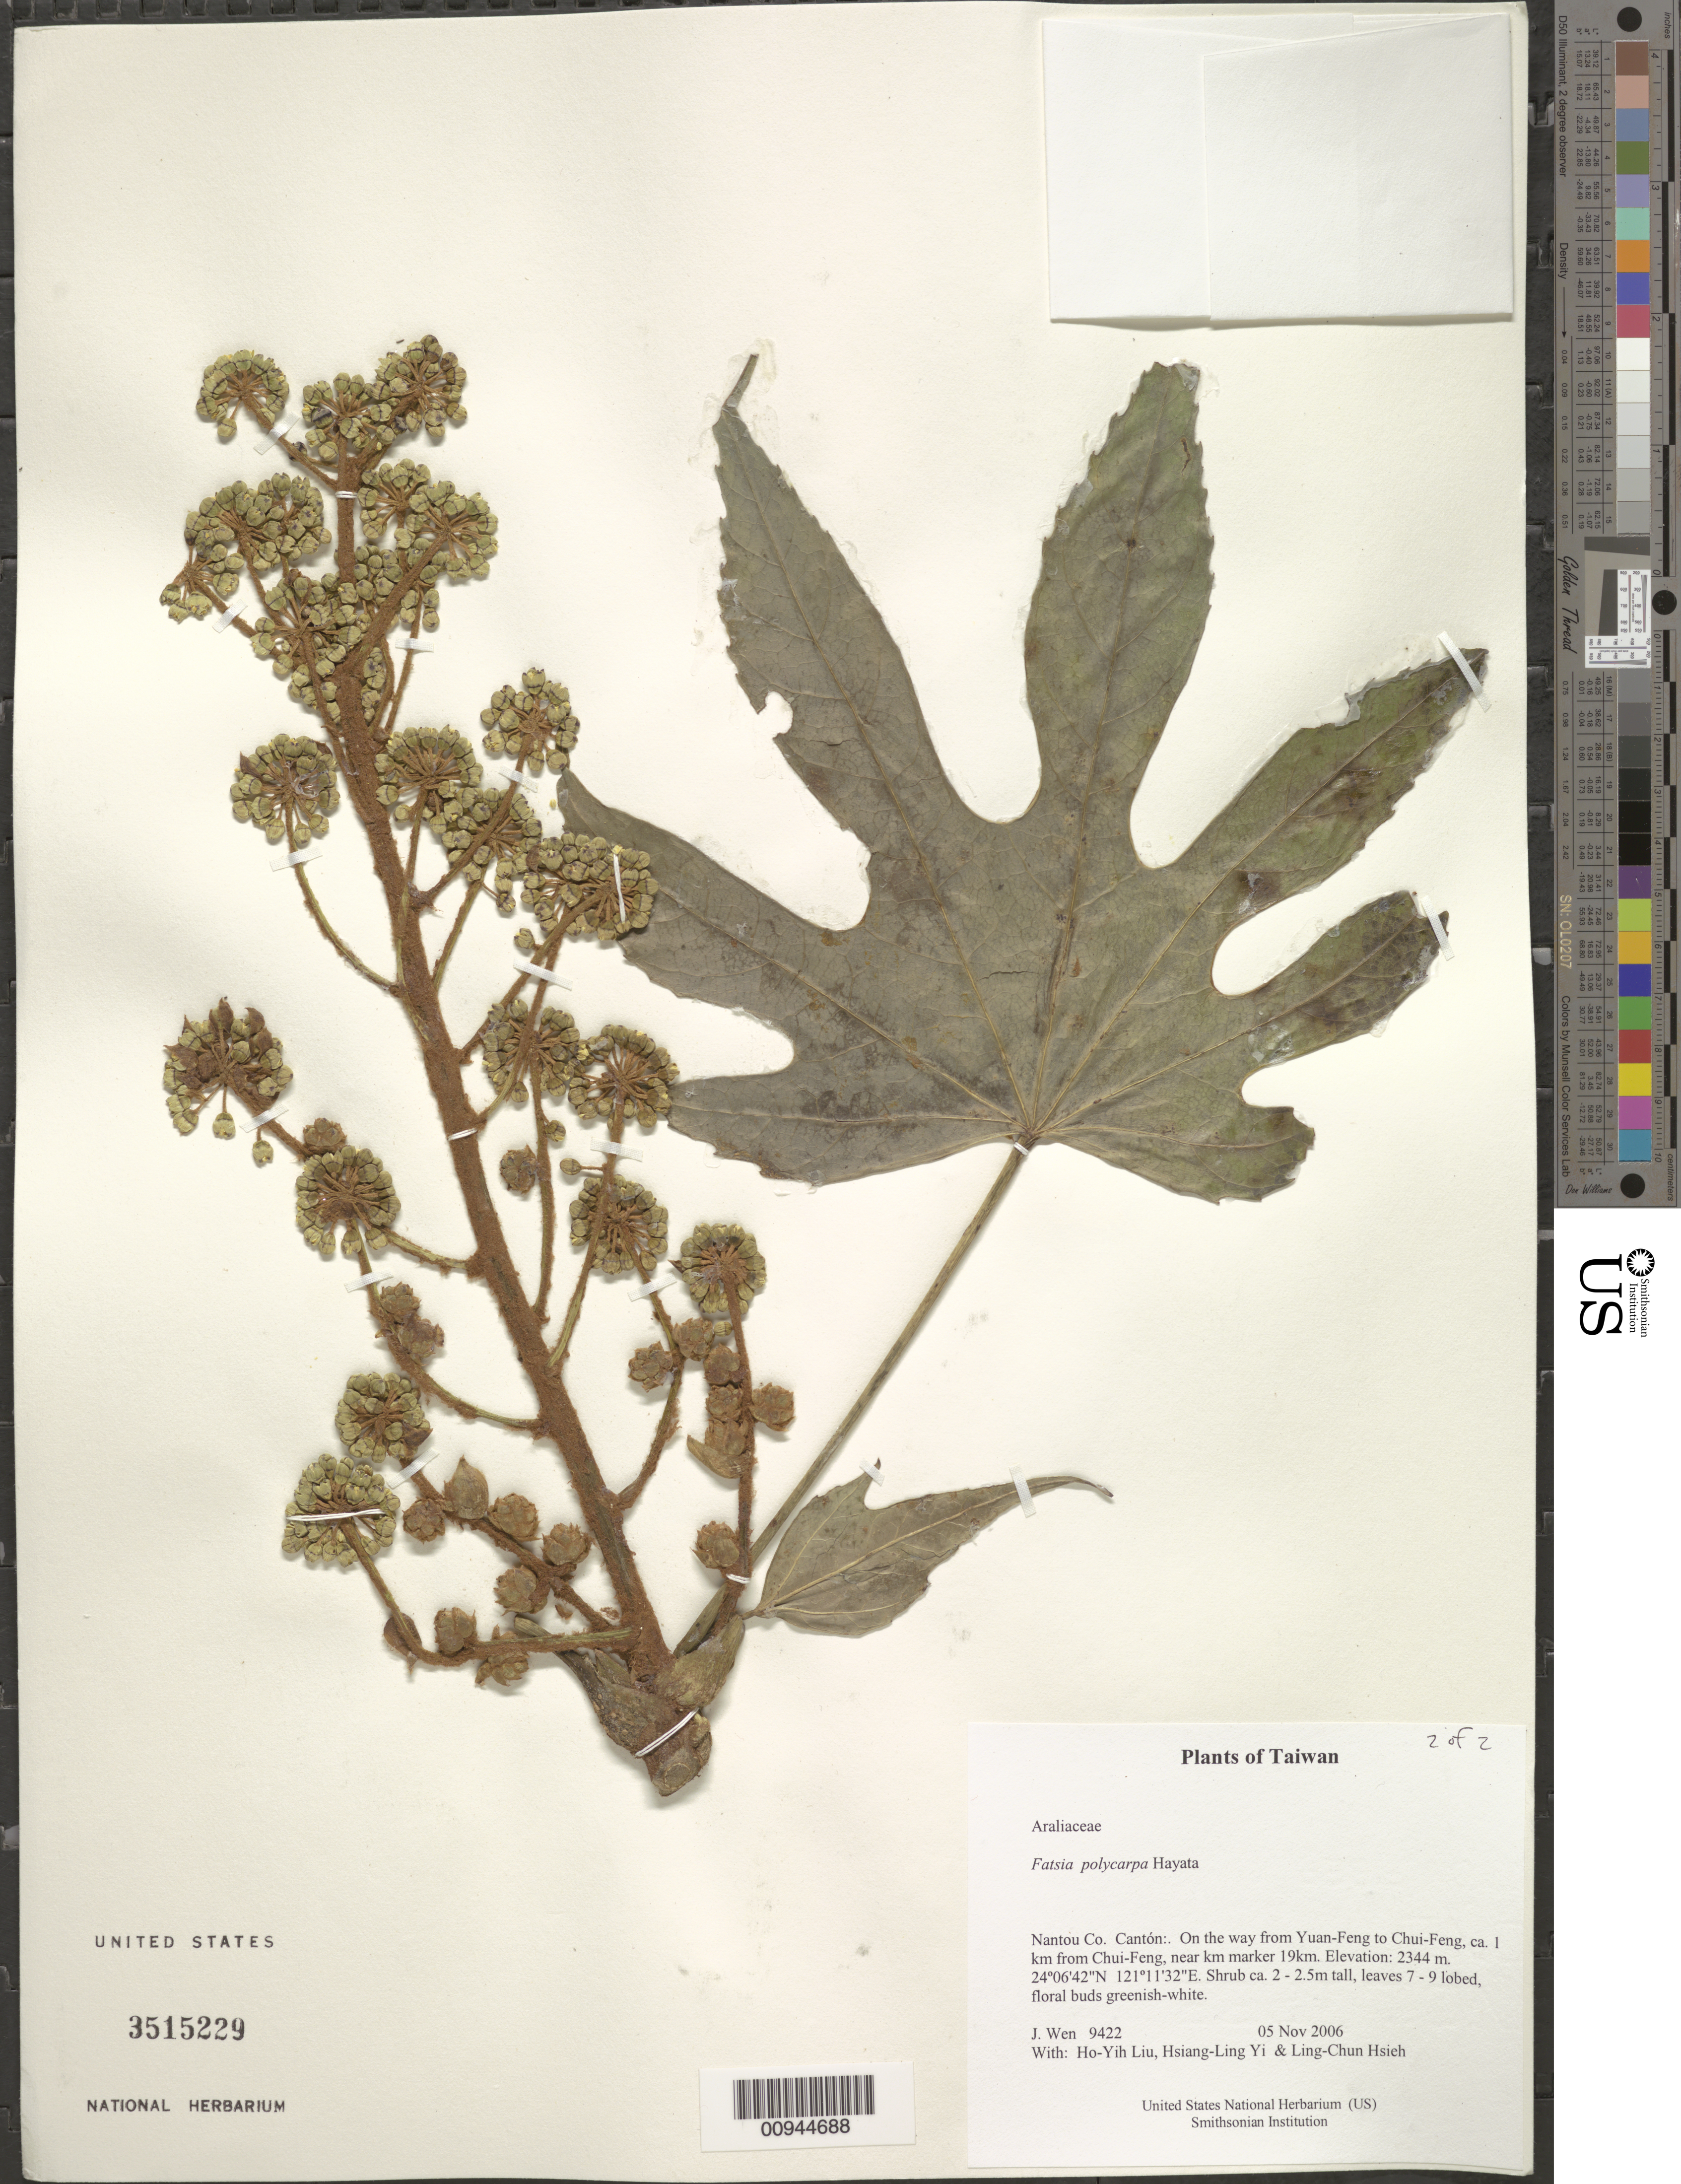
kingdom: Plantae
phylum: Tracheophyta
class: Magnoliopsida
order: Apiales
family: Araliaceae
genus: Fatsia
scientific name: Fatsia polycarpa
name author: Hayata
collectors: J. Wen, H. Liu, H. l. Yi & L. Hsieh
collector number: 9422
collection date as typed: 05 Nov 2006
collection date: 2006-11-05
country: Taiwan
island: Taiwan [Formosa]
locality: Nantou Co. Cantón:. On the way from Yuan-Feng to Chui-Feng, ca. 1 km from Chui-Feng, near km marker 19km.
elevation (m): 2344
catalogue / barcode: US 3515229